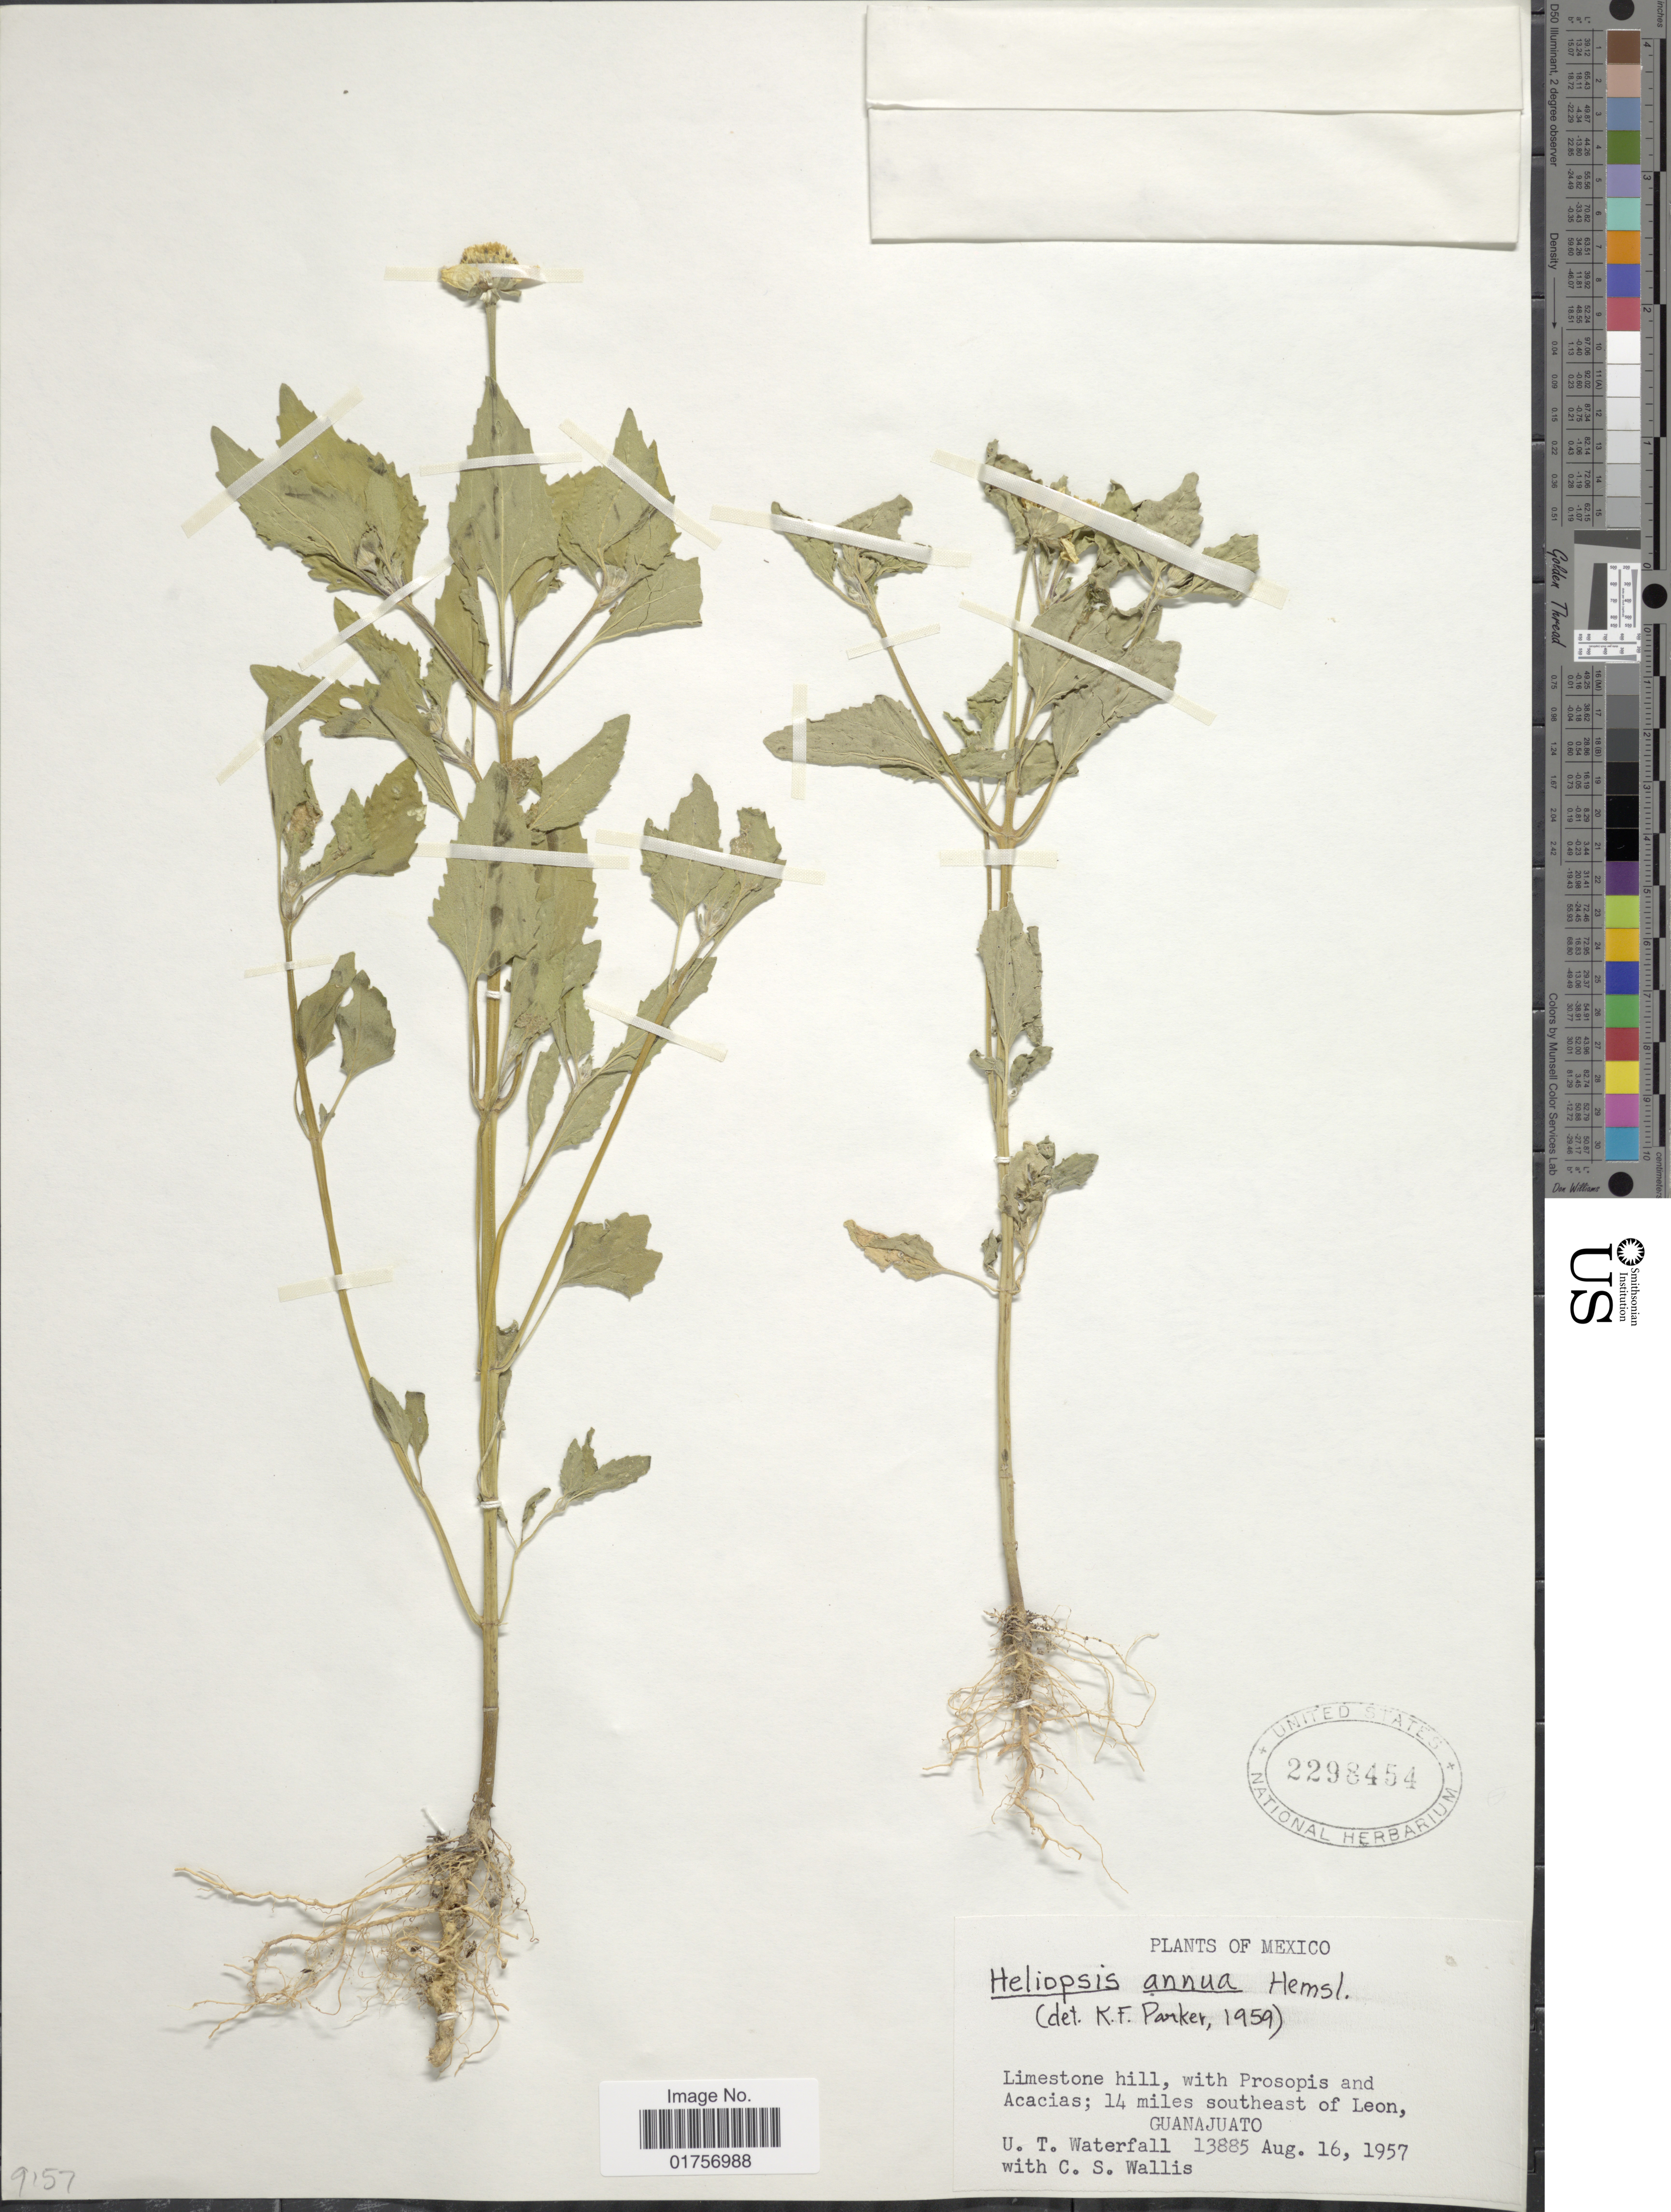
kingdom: Plantae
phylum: Tracheophyta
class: Magnoliopsida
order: Asterales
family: Asteraceae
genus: Heliopsis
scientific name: Heliopsis annua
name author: Hemsl.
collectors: U. T. Waterfall & C. S. Wallis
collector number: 13885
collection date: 1957-08-16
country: Mexico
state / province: Guanajuato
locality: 14 miles southeast of Leon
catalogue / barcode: US 2298454